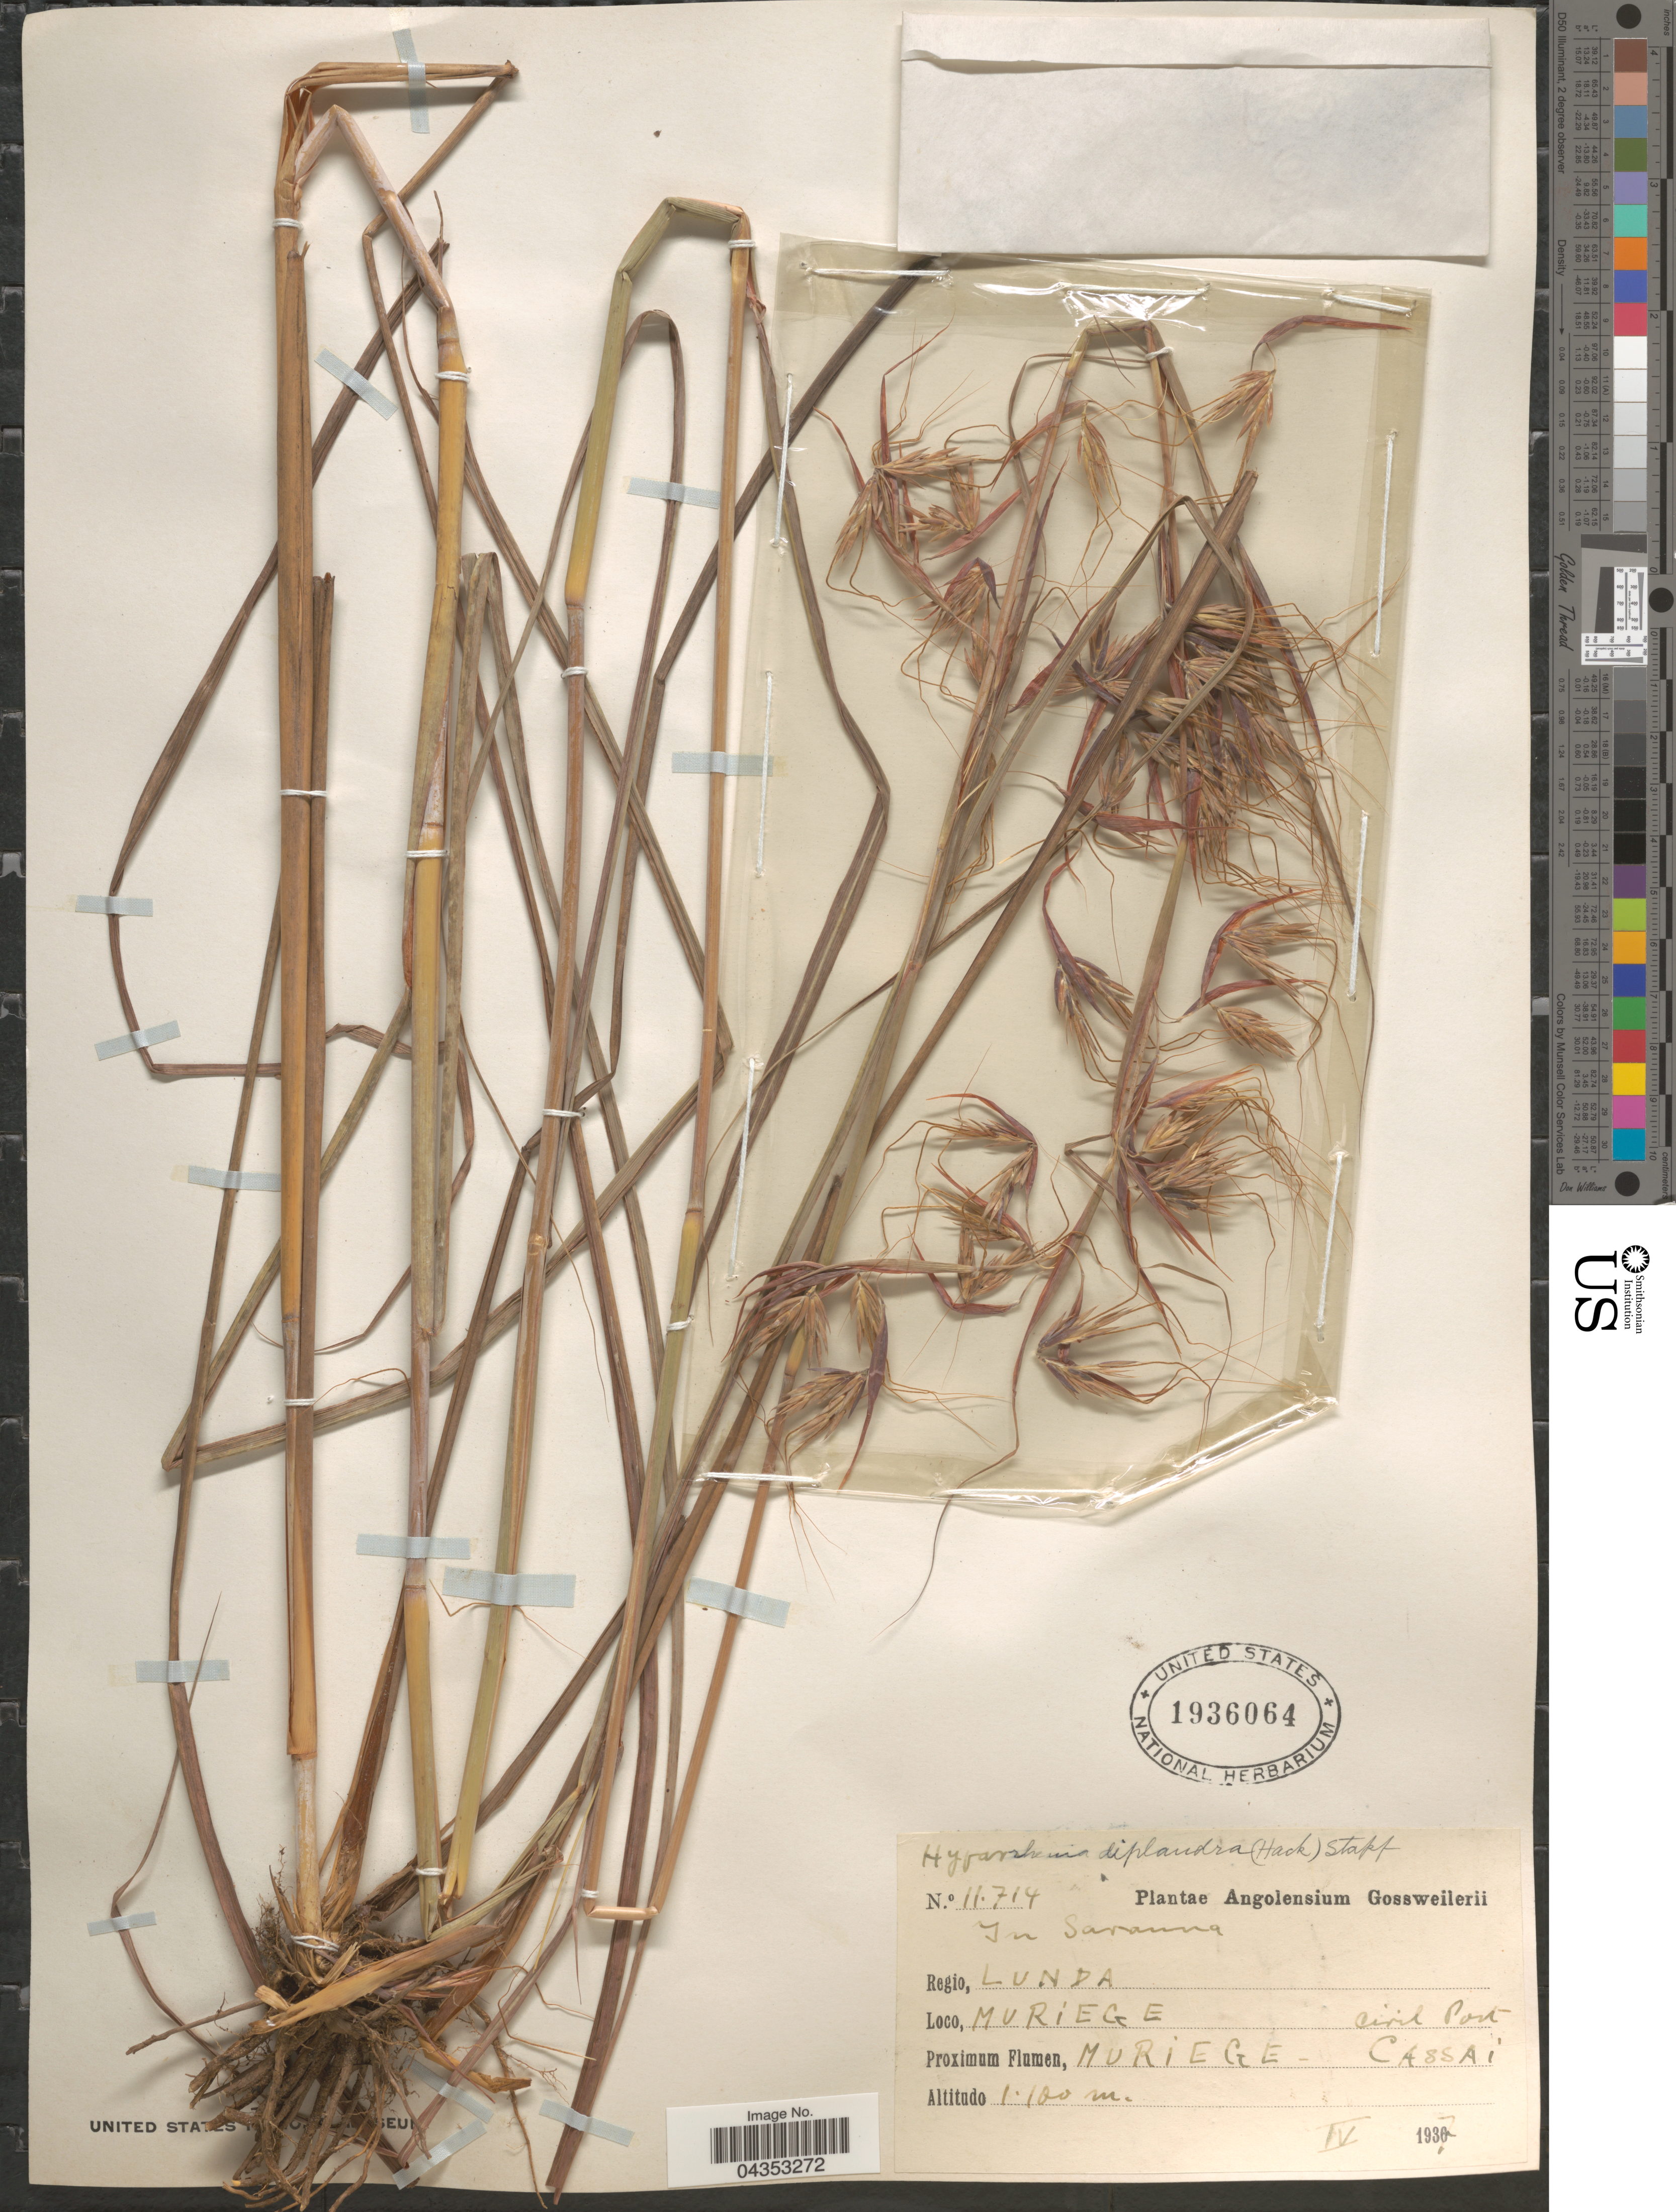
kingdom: Plantae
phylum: Tracheophyta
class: Liliopsida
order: Poales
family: Poaceae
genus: Hyparrhenia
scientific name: Hyparrhenia diplandra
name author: (Hack.) Stapf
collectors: -. Gossweiler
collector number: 11714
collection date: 1937-04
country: Angola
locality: Regio, Lunda. Muriege. Proximum Flumen, Muriege - Cassai.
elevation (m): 1100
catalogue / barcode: US 1936064